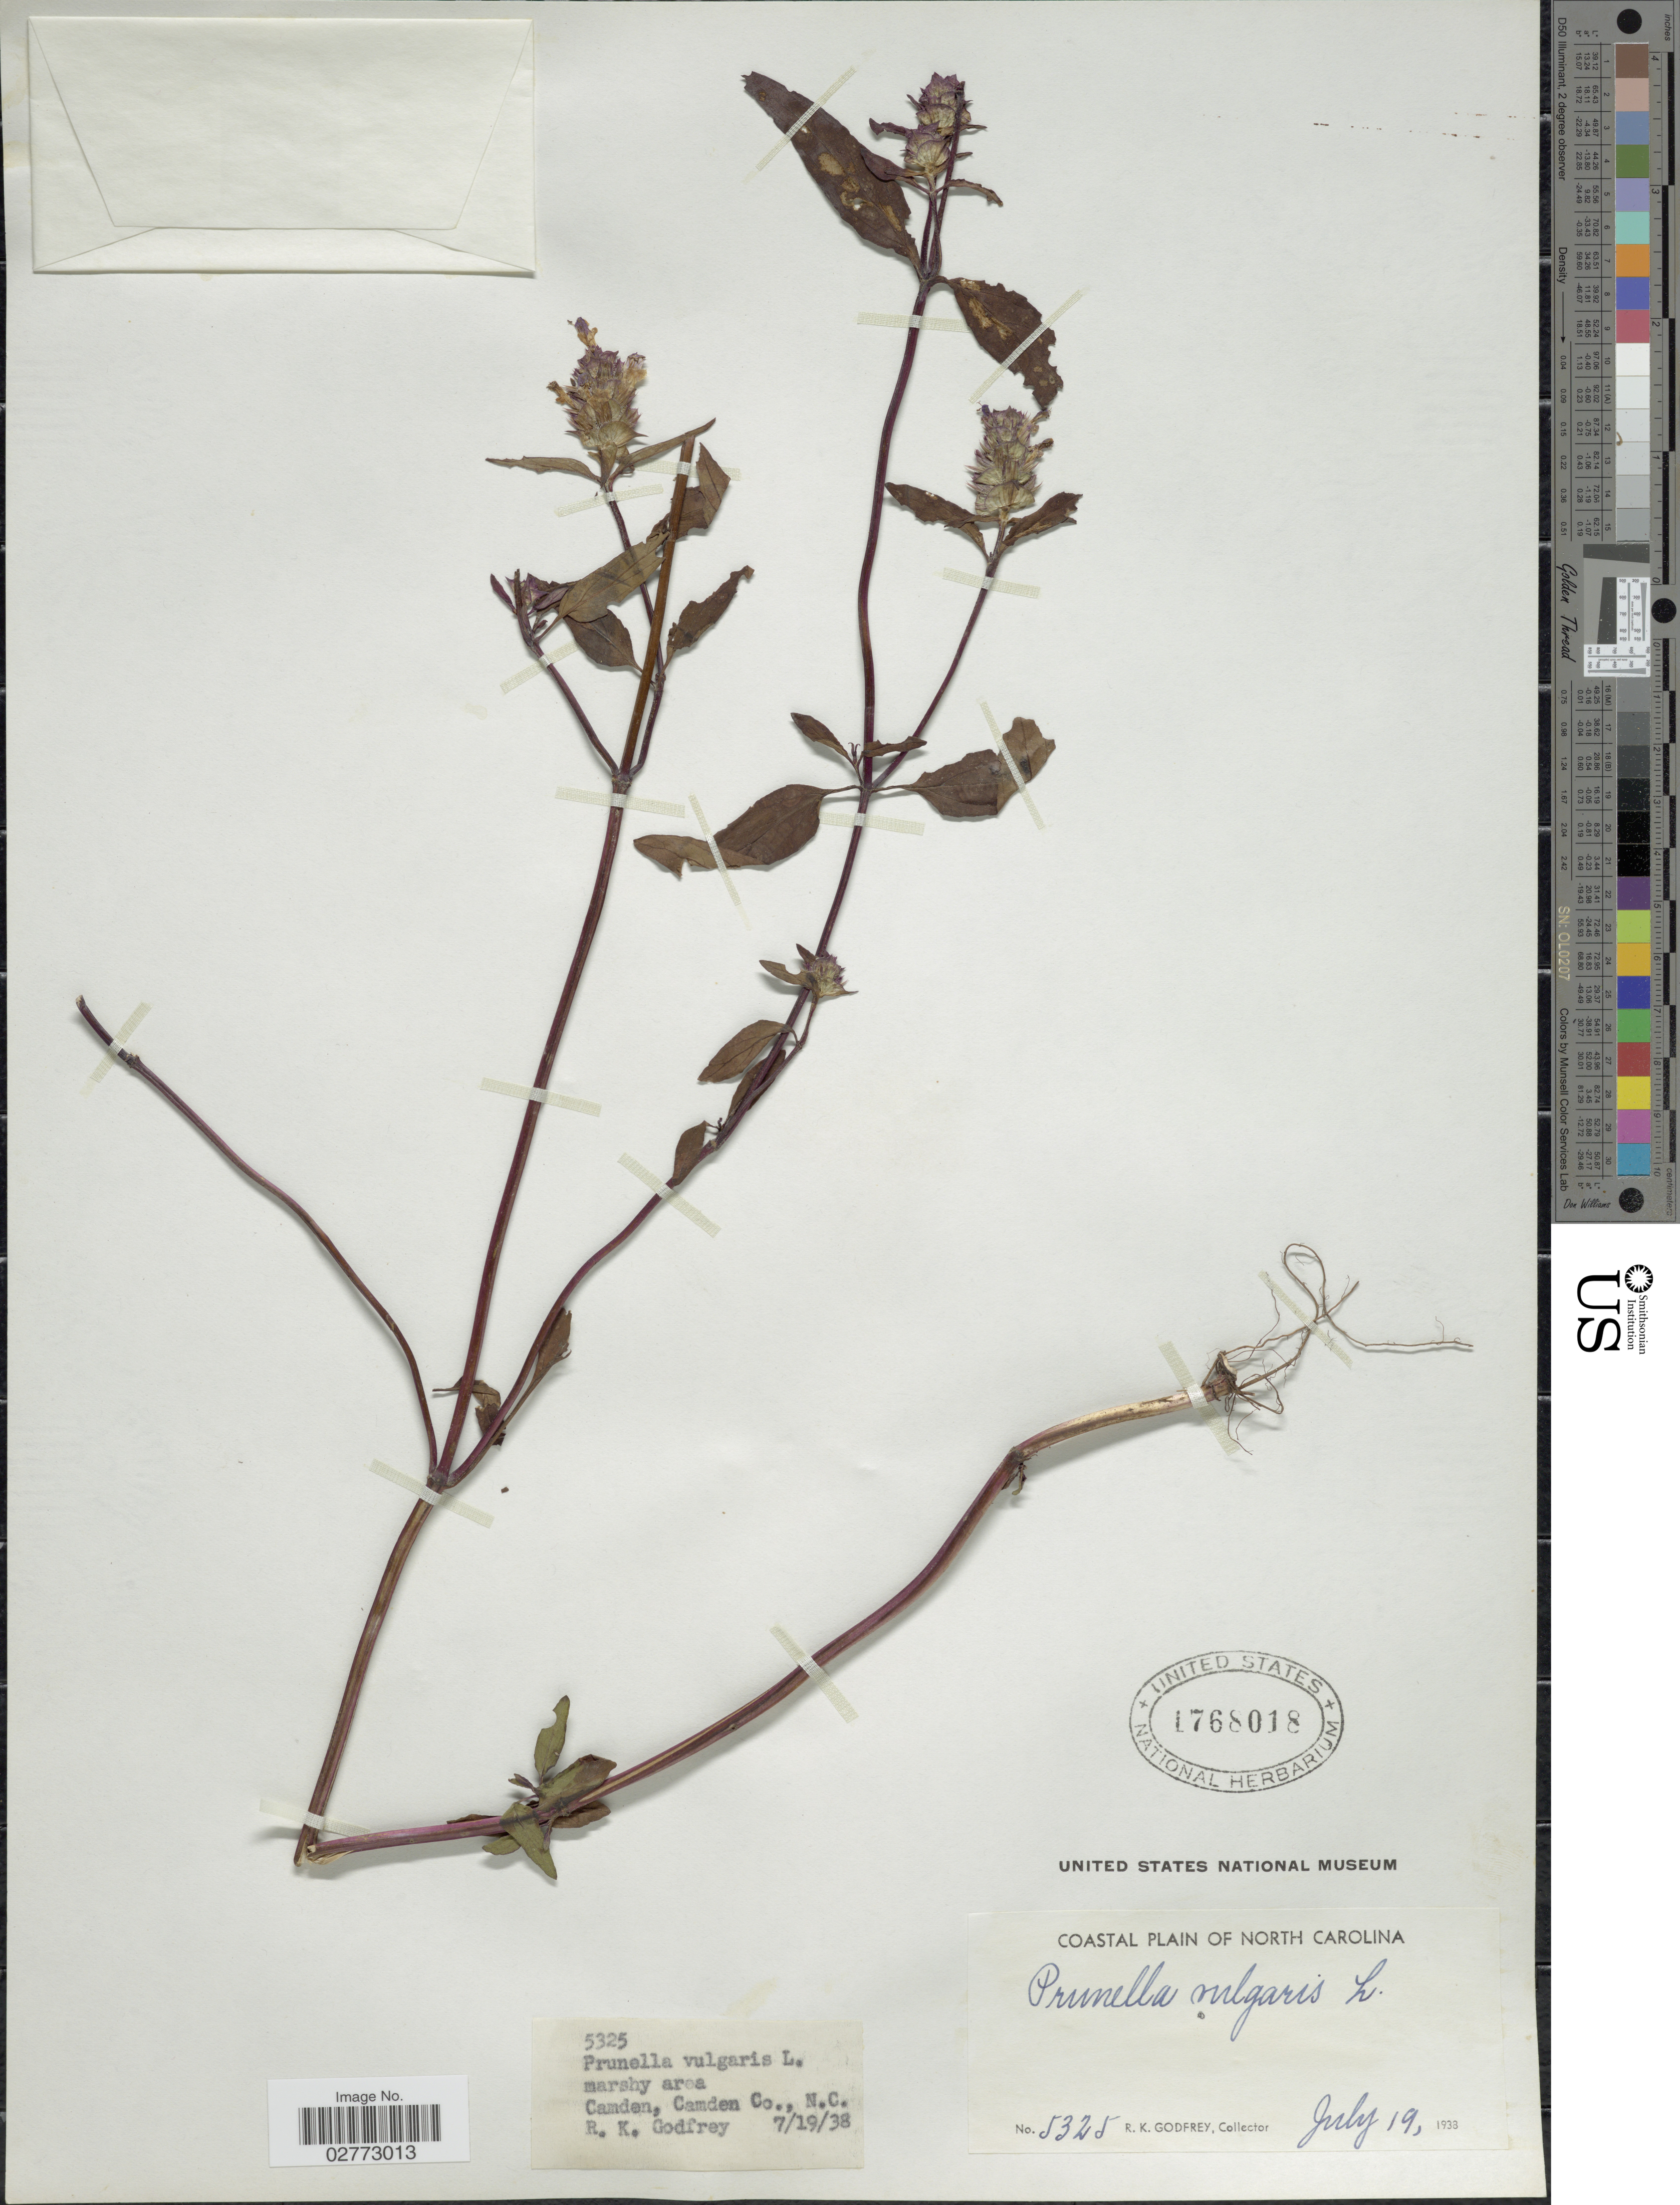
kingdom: Plantae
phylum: Tracheophyta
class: Magnoliopsida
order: Lamiales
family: Lamiaceae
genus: Prunella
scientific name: Prunella vulgaris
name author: L.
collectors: R. K. Godfrey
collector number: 5325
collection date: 1938-07-19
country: United States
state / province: North Carolina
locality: Coastal Plain. Camden, Camden Co.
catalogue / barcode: US 1768018